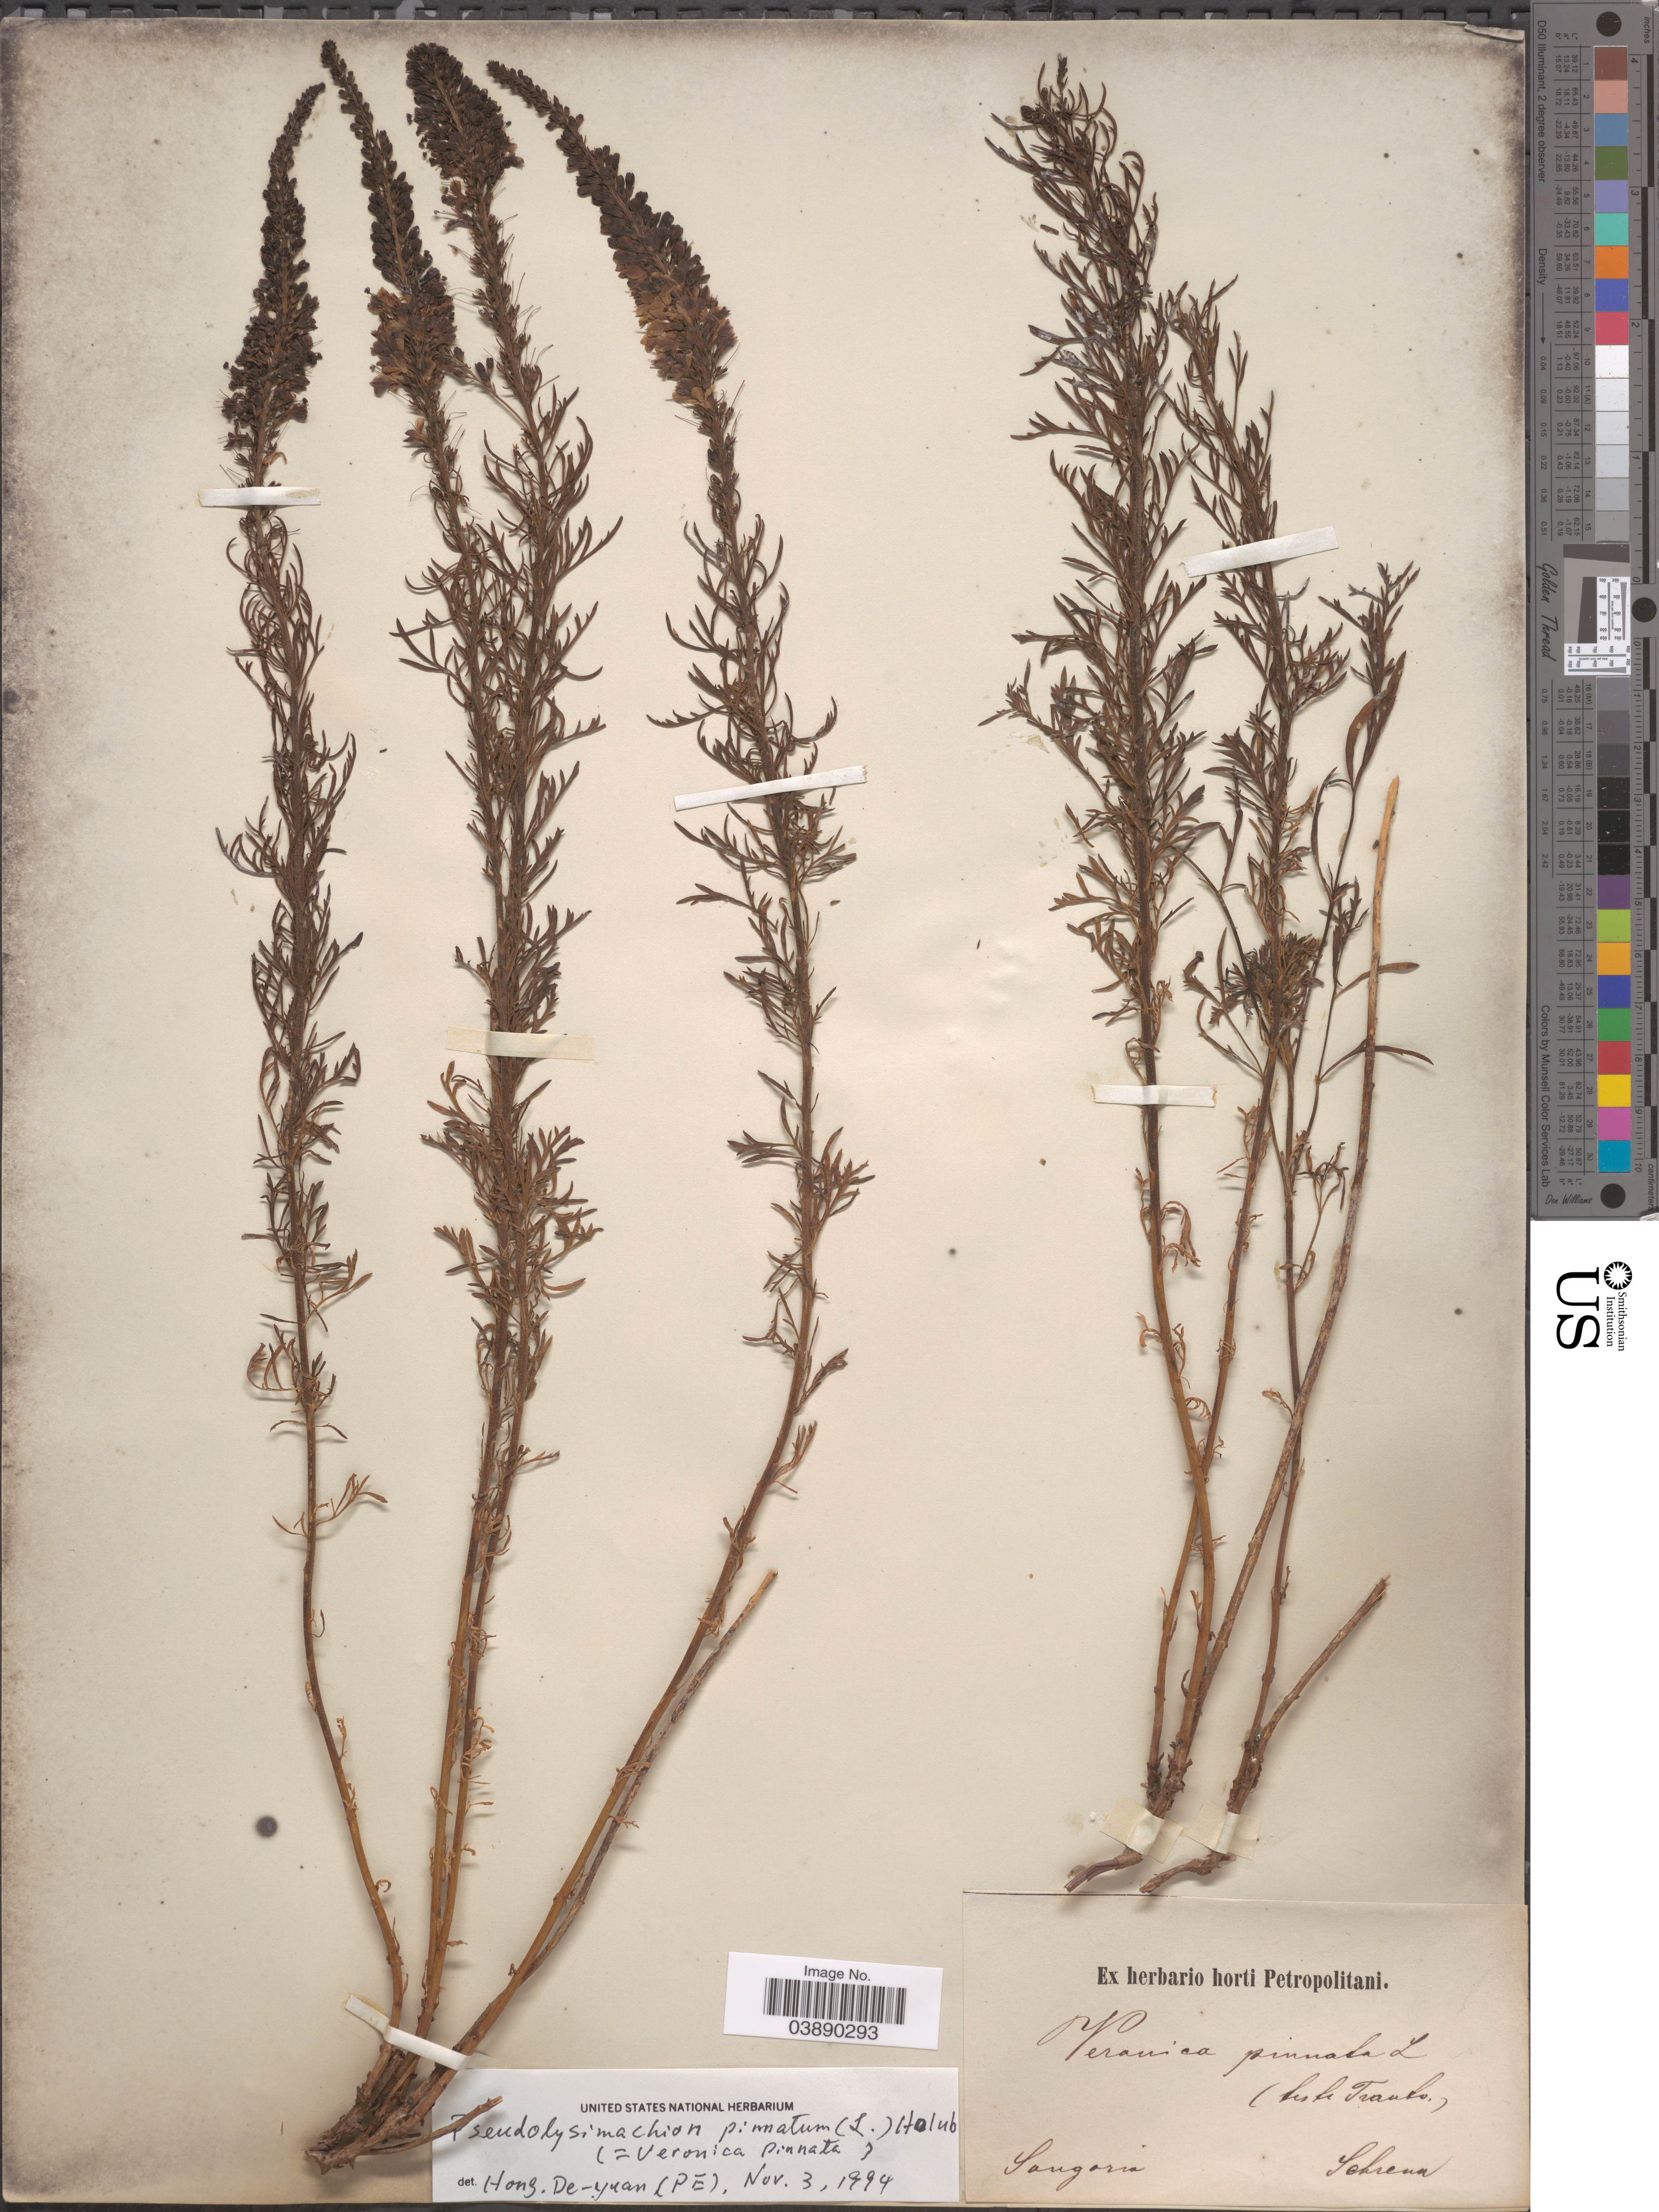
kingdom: Plantae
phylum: Tracheophyta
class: Magnoliopsida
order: Lamiales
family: Plantaginaceae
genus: Veronica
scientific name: Veronica pinnata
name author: L.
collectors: A.G. Schrenk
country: Kazakhstan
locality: Songaria.